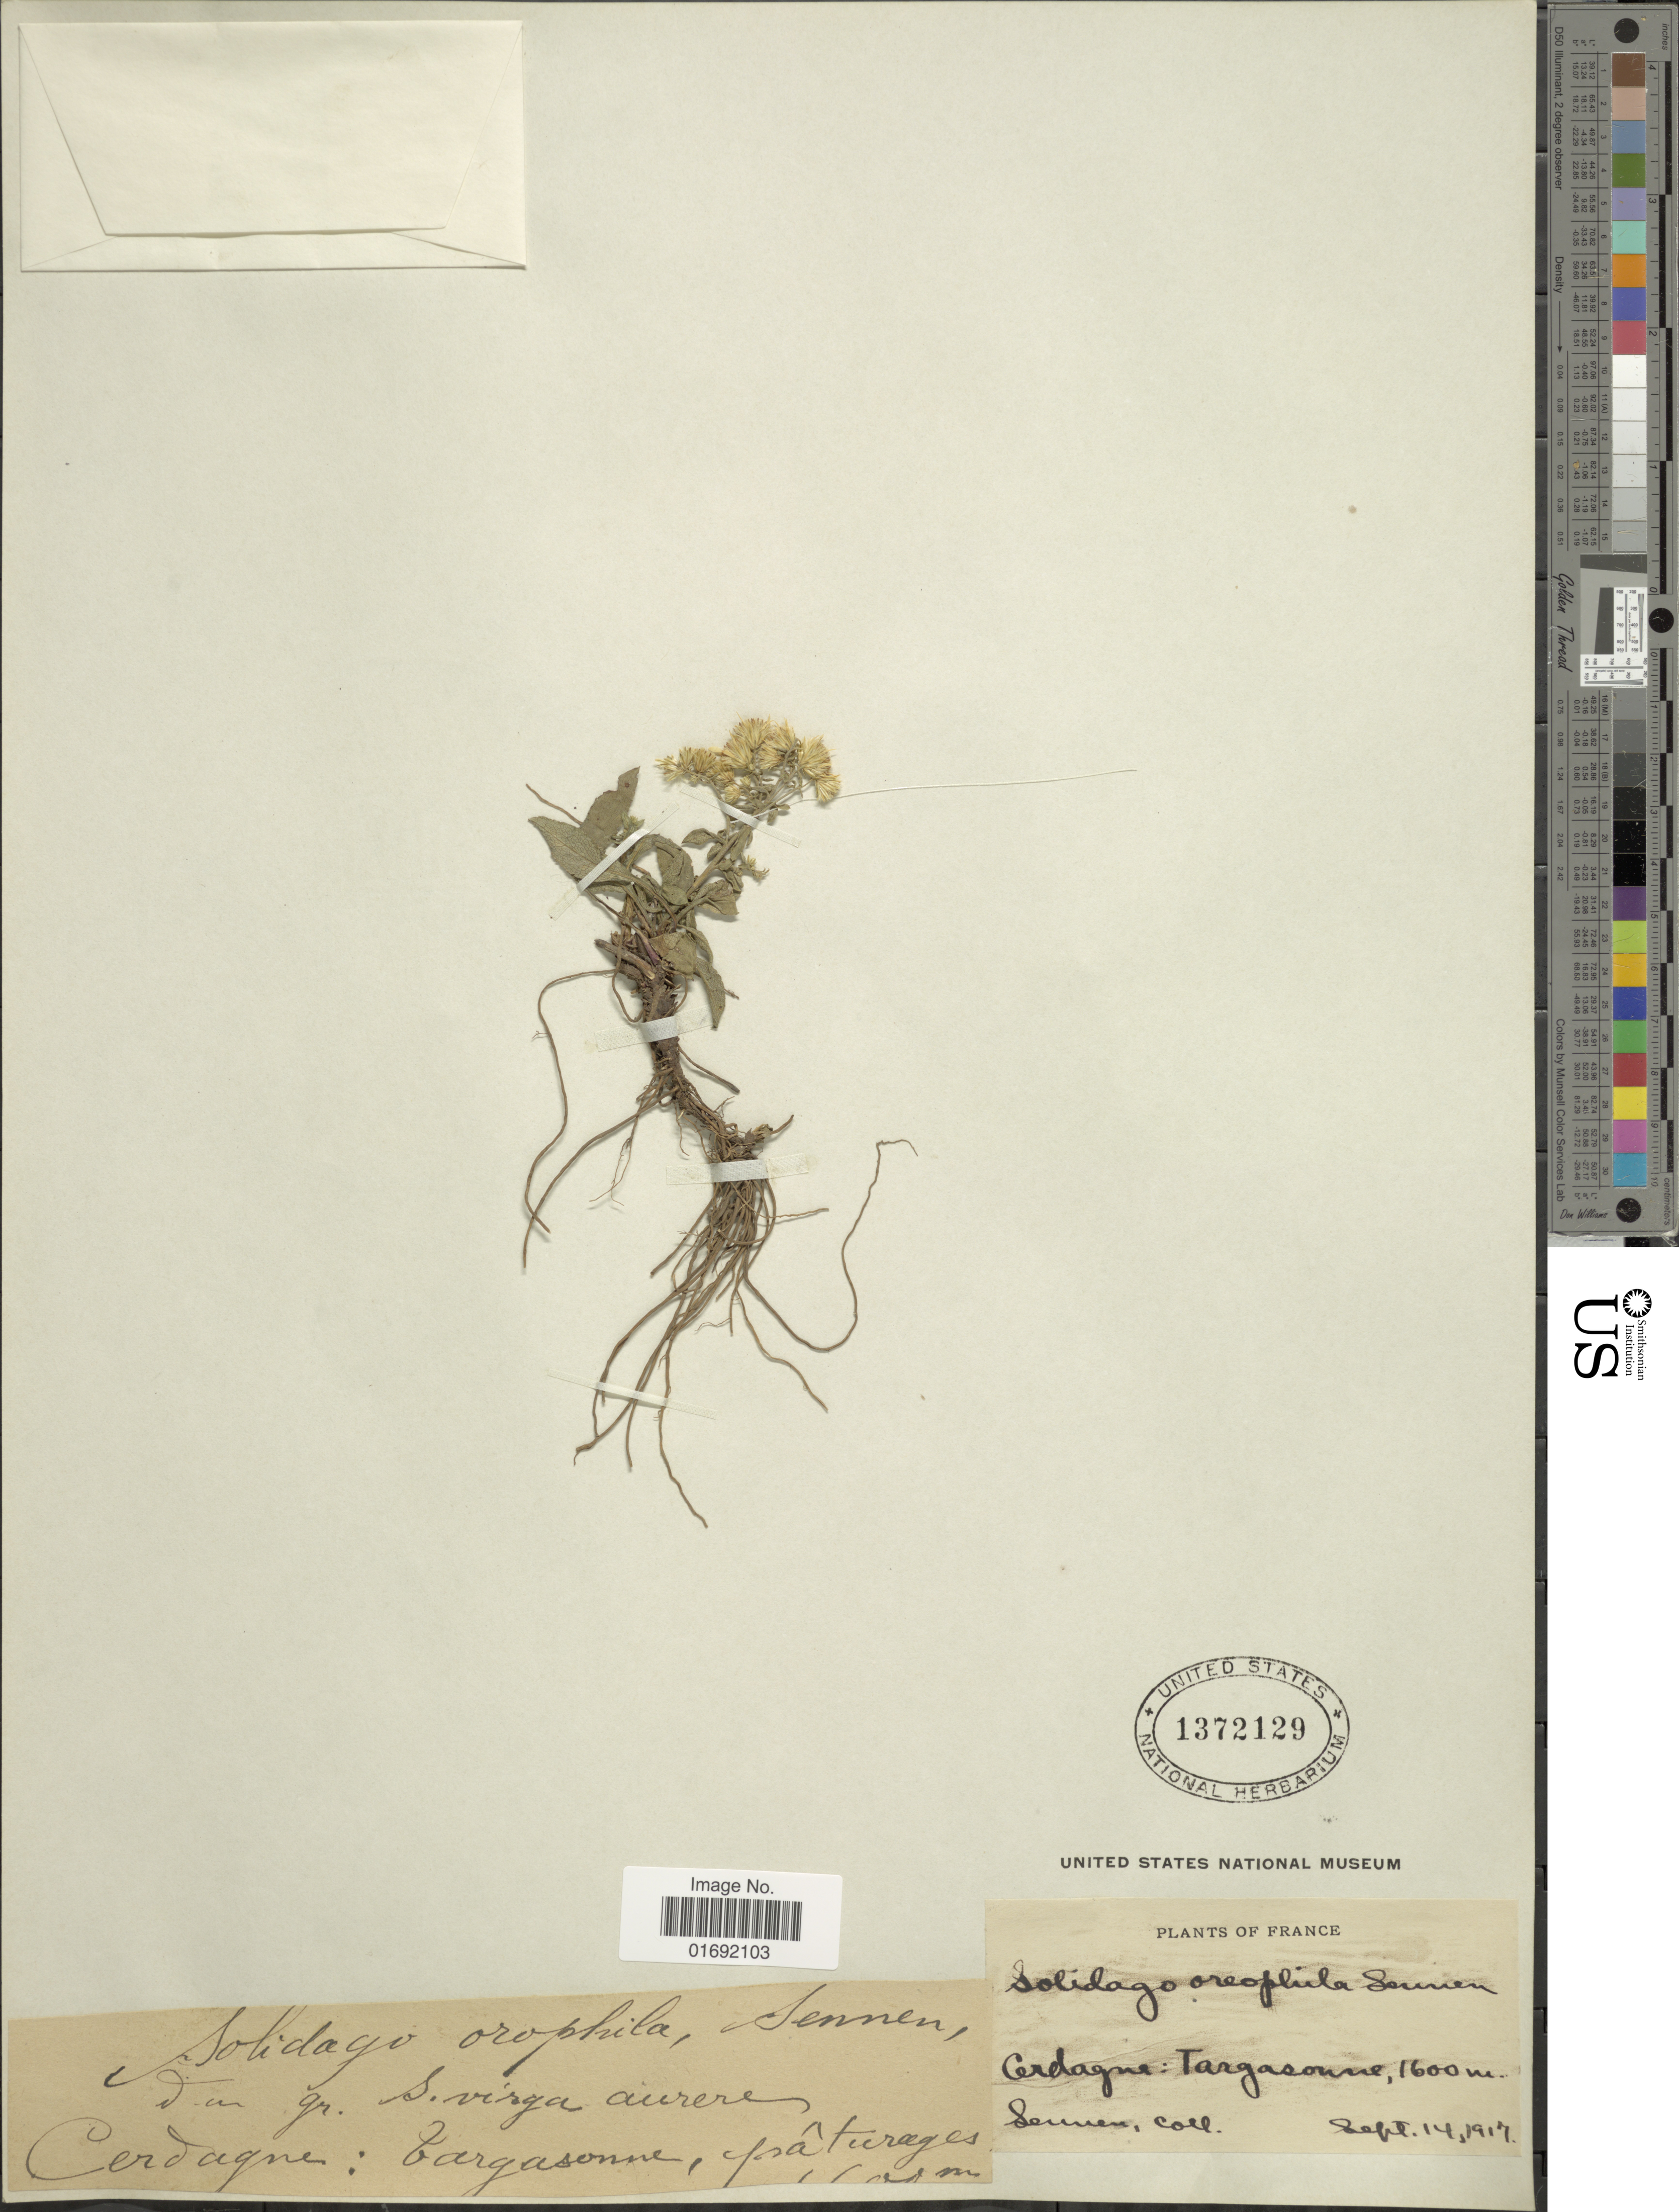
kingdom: Plantae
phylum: Tracheophyta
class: Magnoliopsida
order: Asterales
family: Asteraceae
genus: Solidago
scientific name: Solidago oreophila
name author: Rydb.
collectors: E. Sennen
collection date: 1917-09-14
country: Spain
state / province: Islas Baleares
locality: Cerdagne, Targasonne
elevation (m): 1600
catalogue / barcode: US 1372129